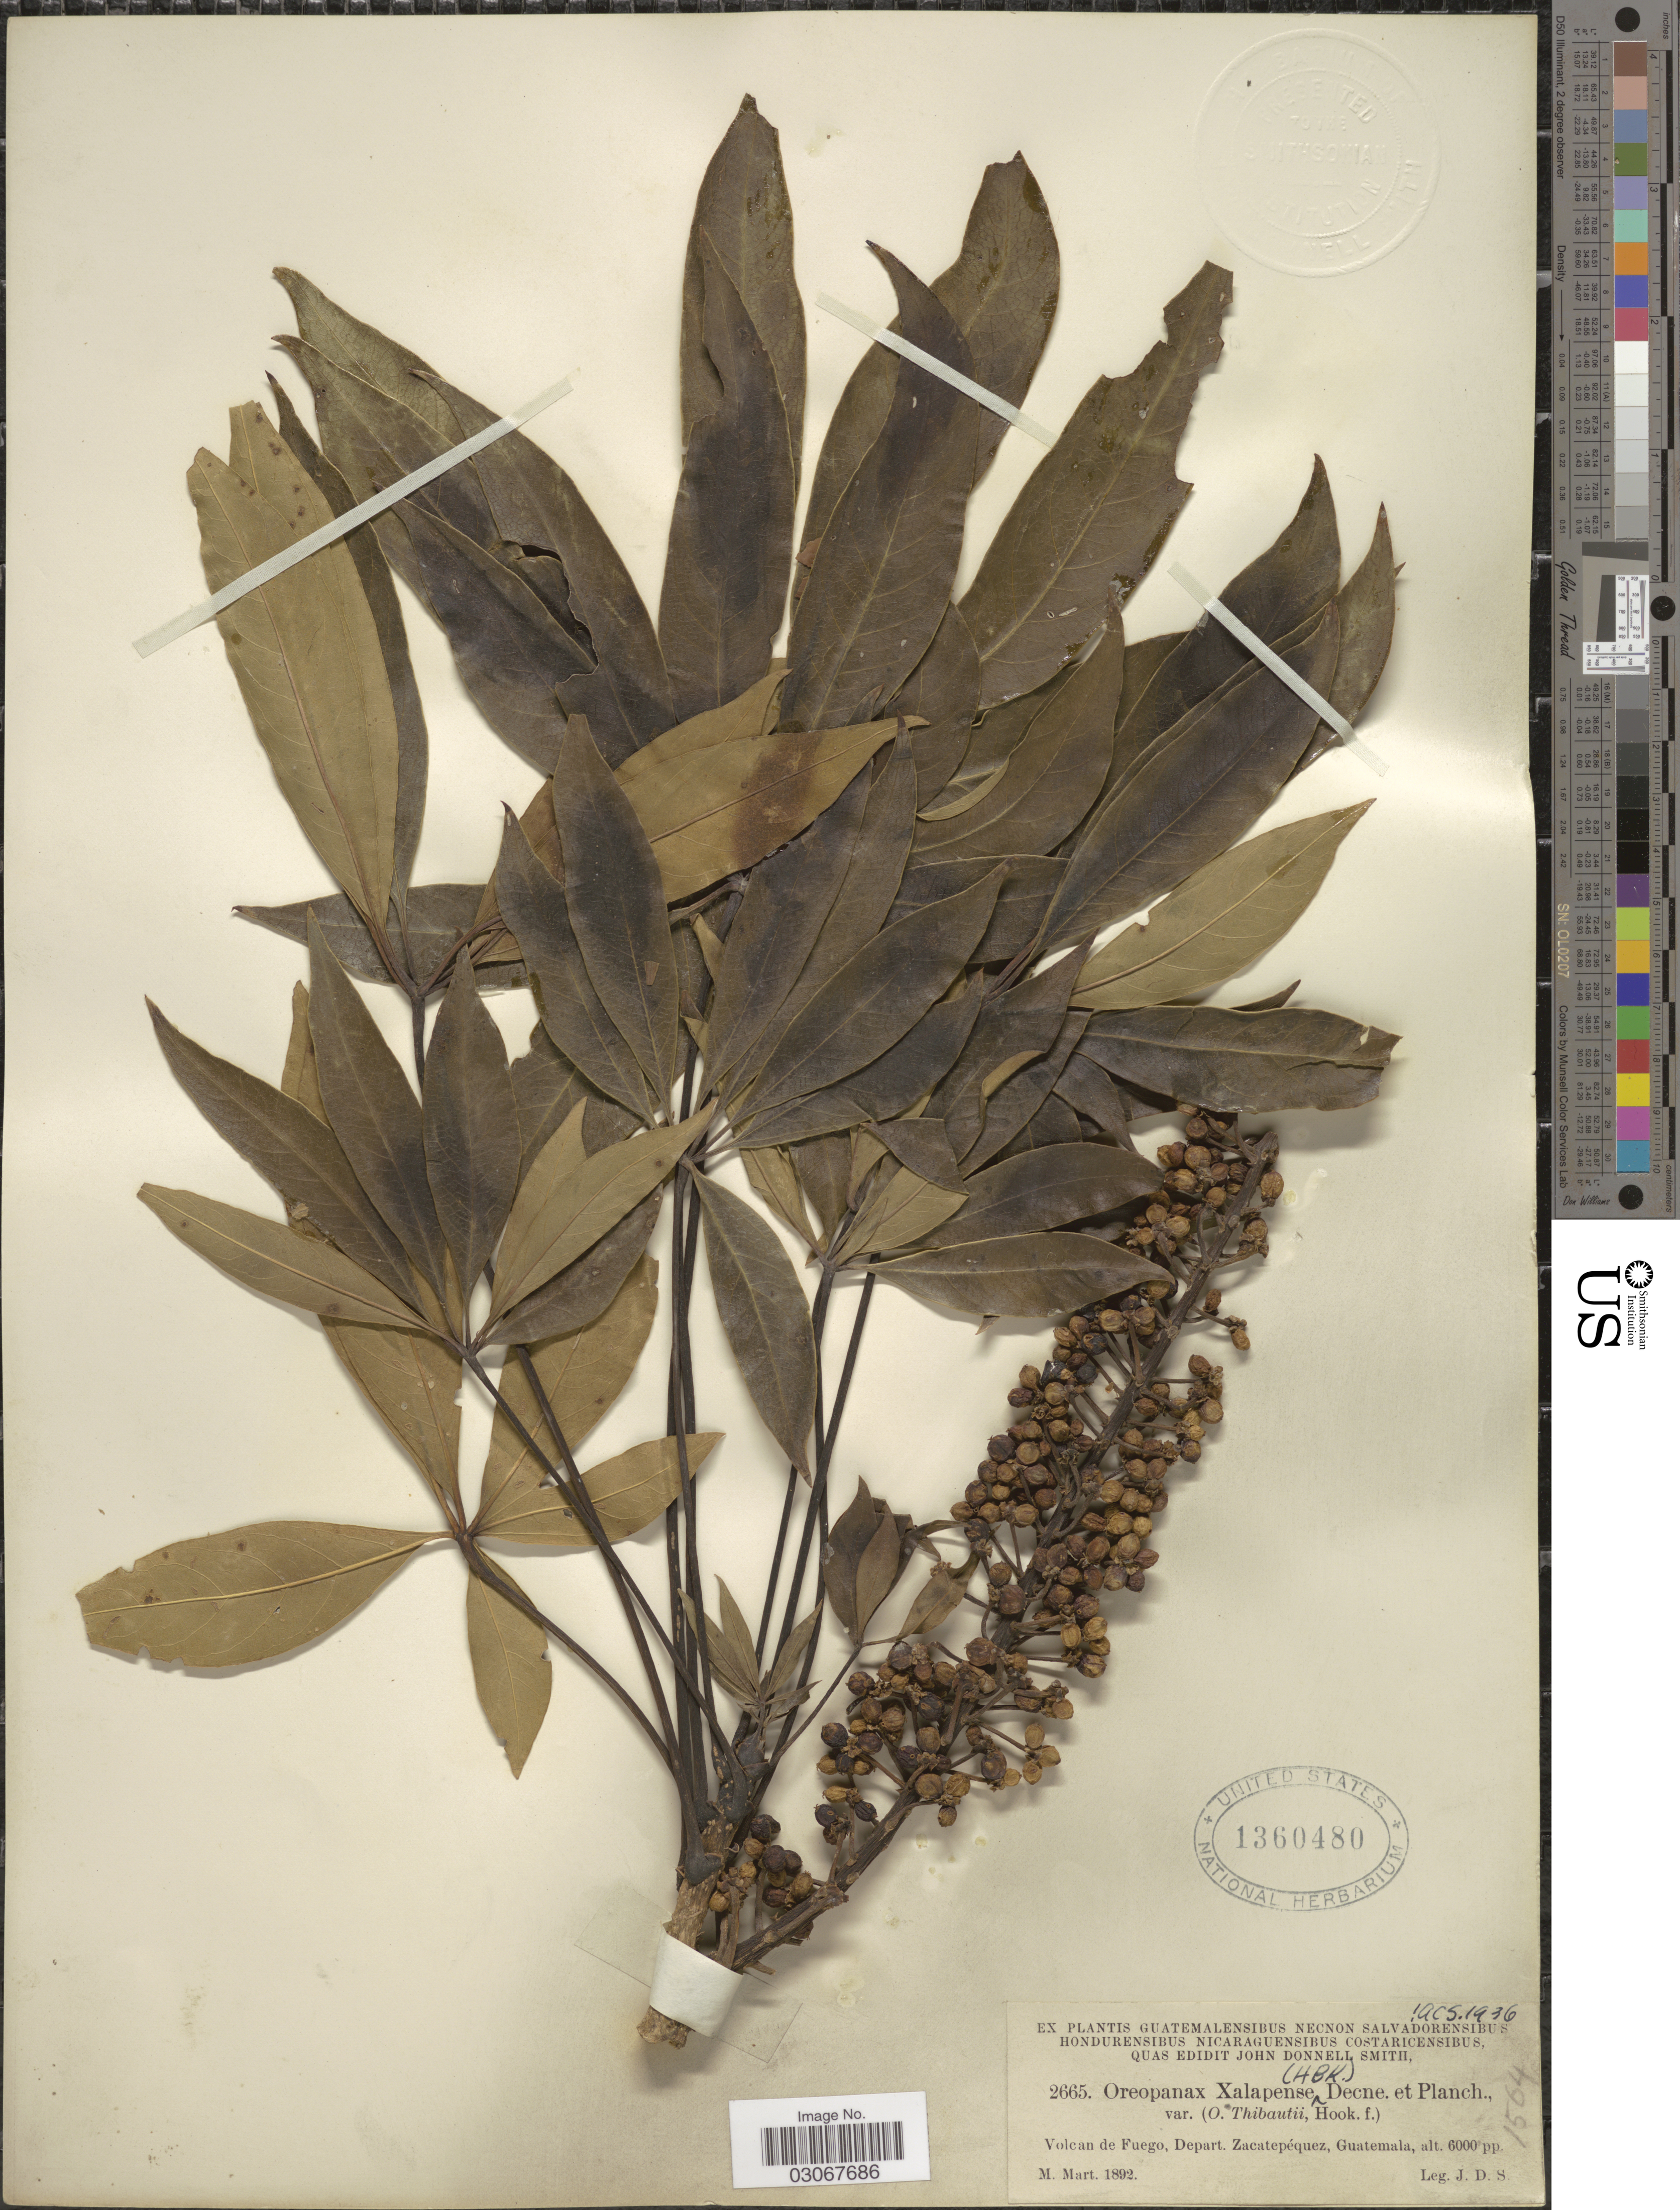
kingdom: Plantae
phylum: Tracheophyta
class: Magnoliopsida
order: Apiales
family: Araliaceae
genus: Oreopanax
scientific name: Oreopanax xalapensis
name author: (Kunth) Decne. & Planch.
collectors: J. Donnell Smith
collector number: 2665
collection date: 1892-03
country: Guatemala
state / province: Sacatepéquez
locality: Volcan de Fuego, Depart. Zacatepéquez.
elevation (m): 1829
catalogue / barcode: US 1360480